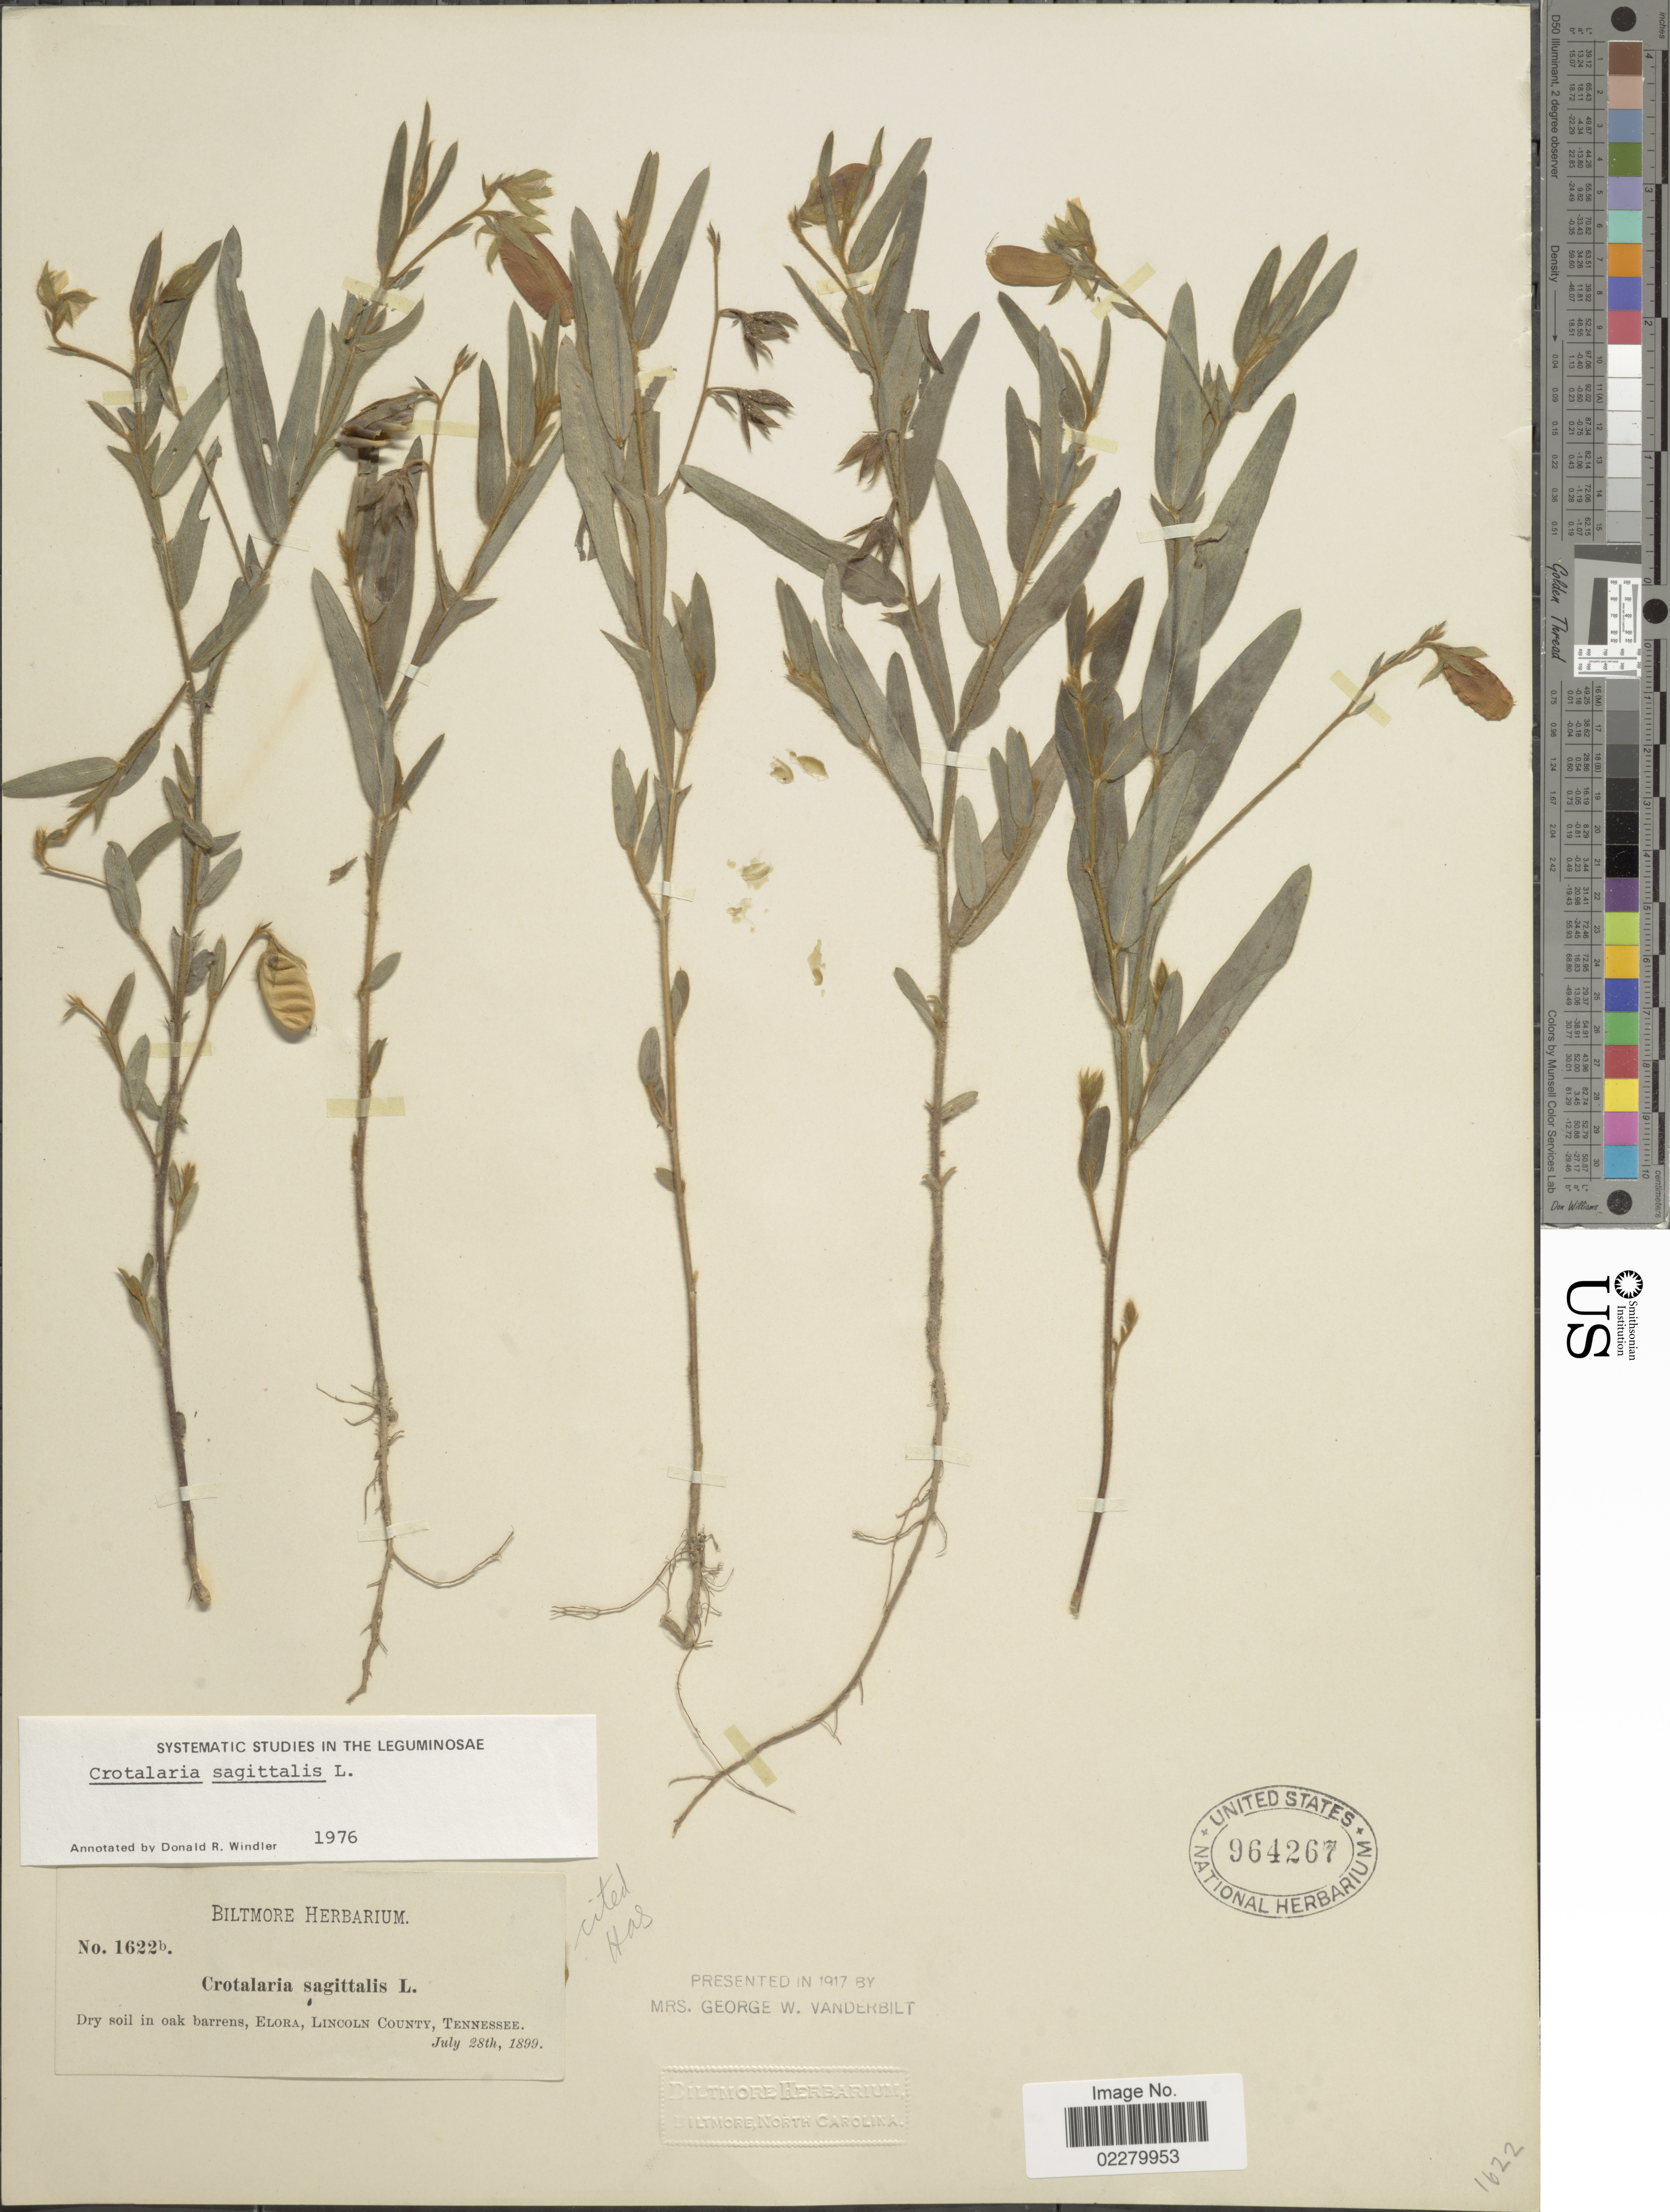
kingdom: Plantae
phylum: Tracheophyta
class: Magnoliopsida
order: Fabales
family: Fabaceae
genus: Crotalaria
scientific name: Crotalaria sagittalis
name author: L.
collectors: ex herb. Biltmore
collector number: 1622b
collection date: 1899-07-28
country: United States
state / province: Tennessee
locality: Dry soil in oak barrens, Elora, Lincoln County, Tennessee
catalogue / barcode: US 964267